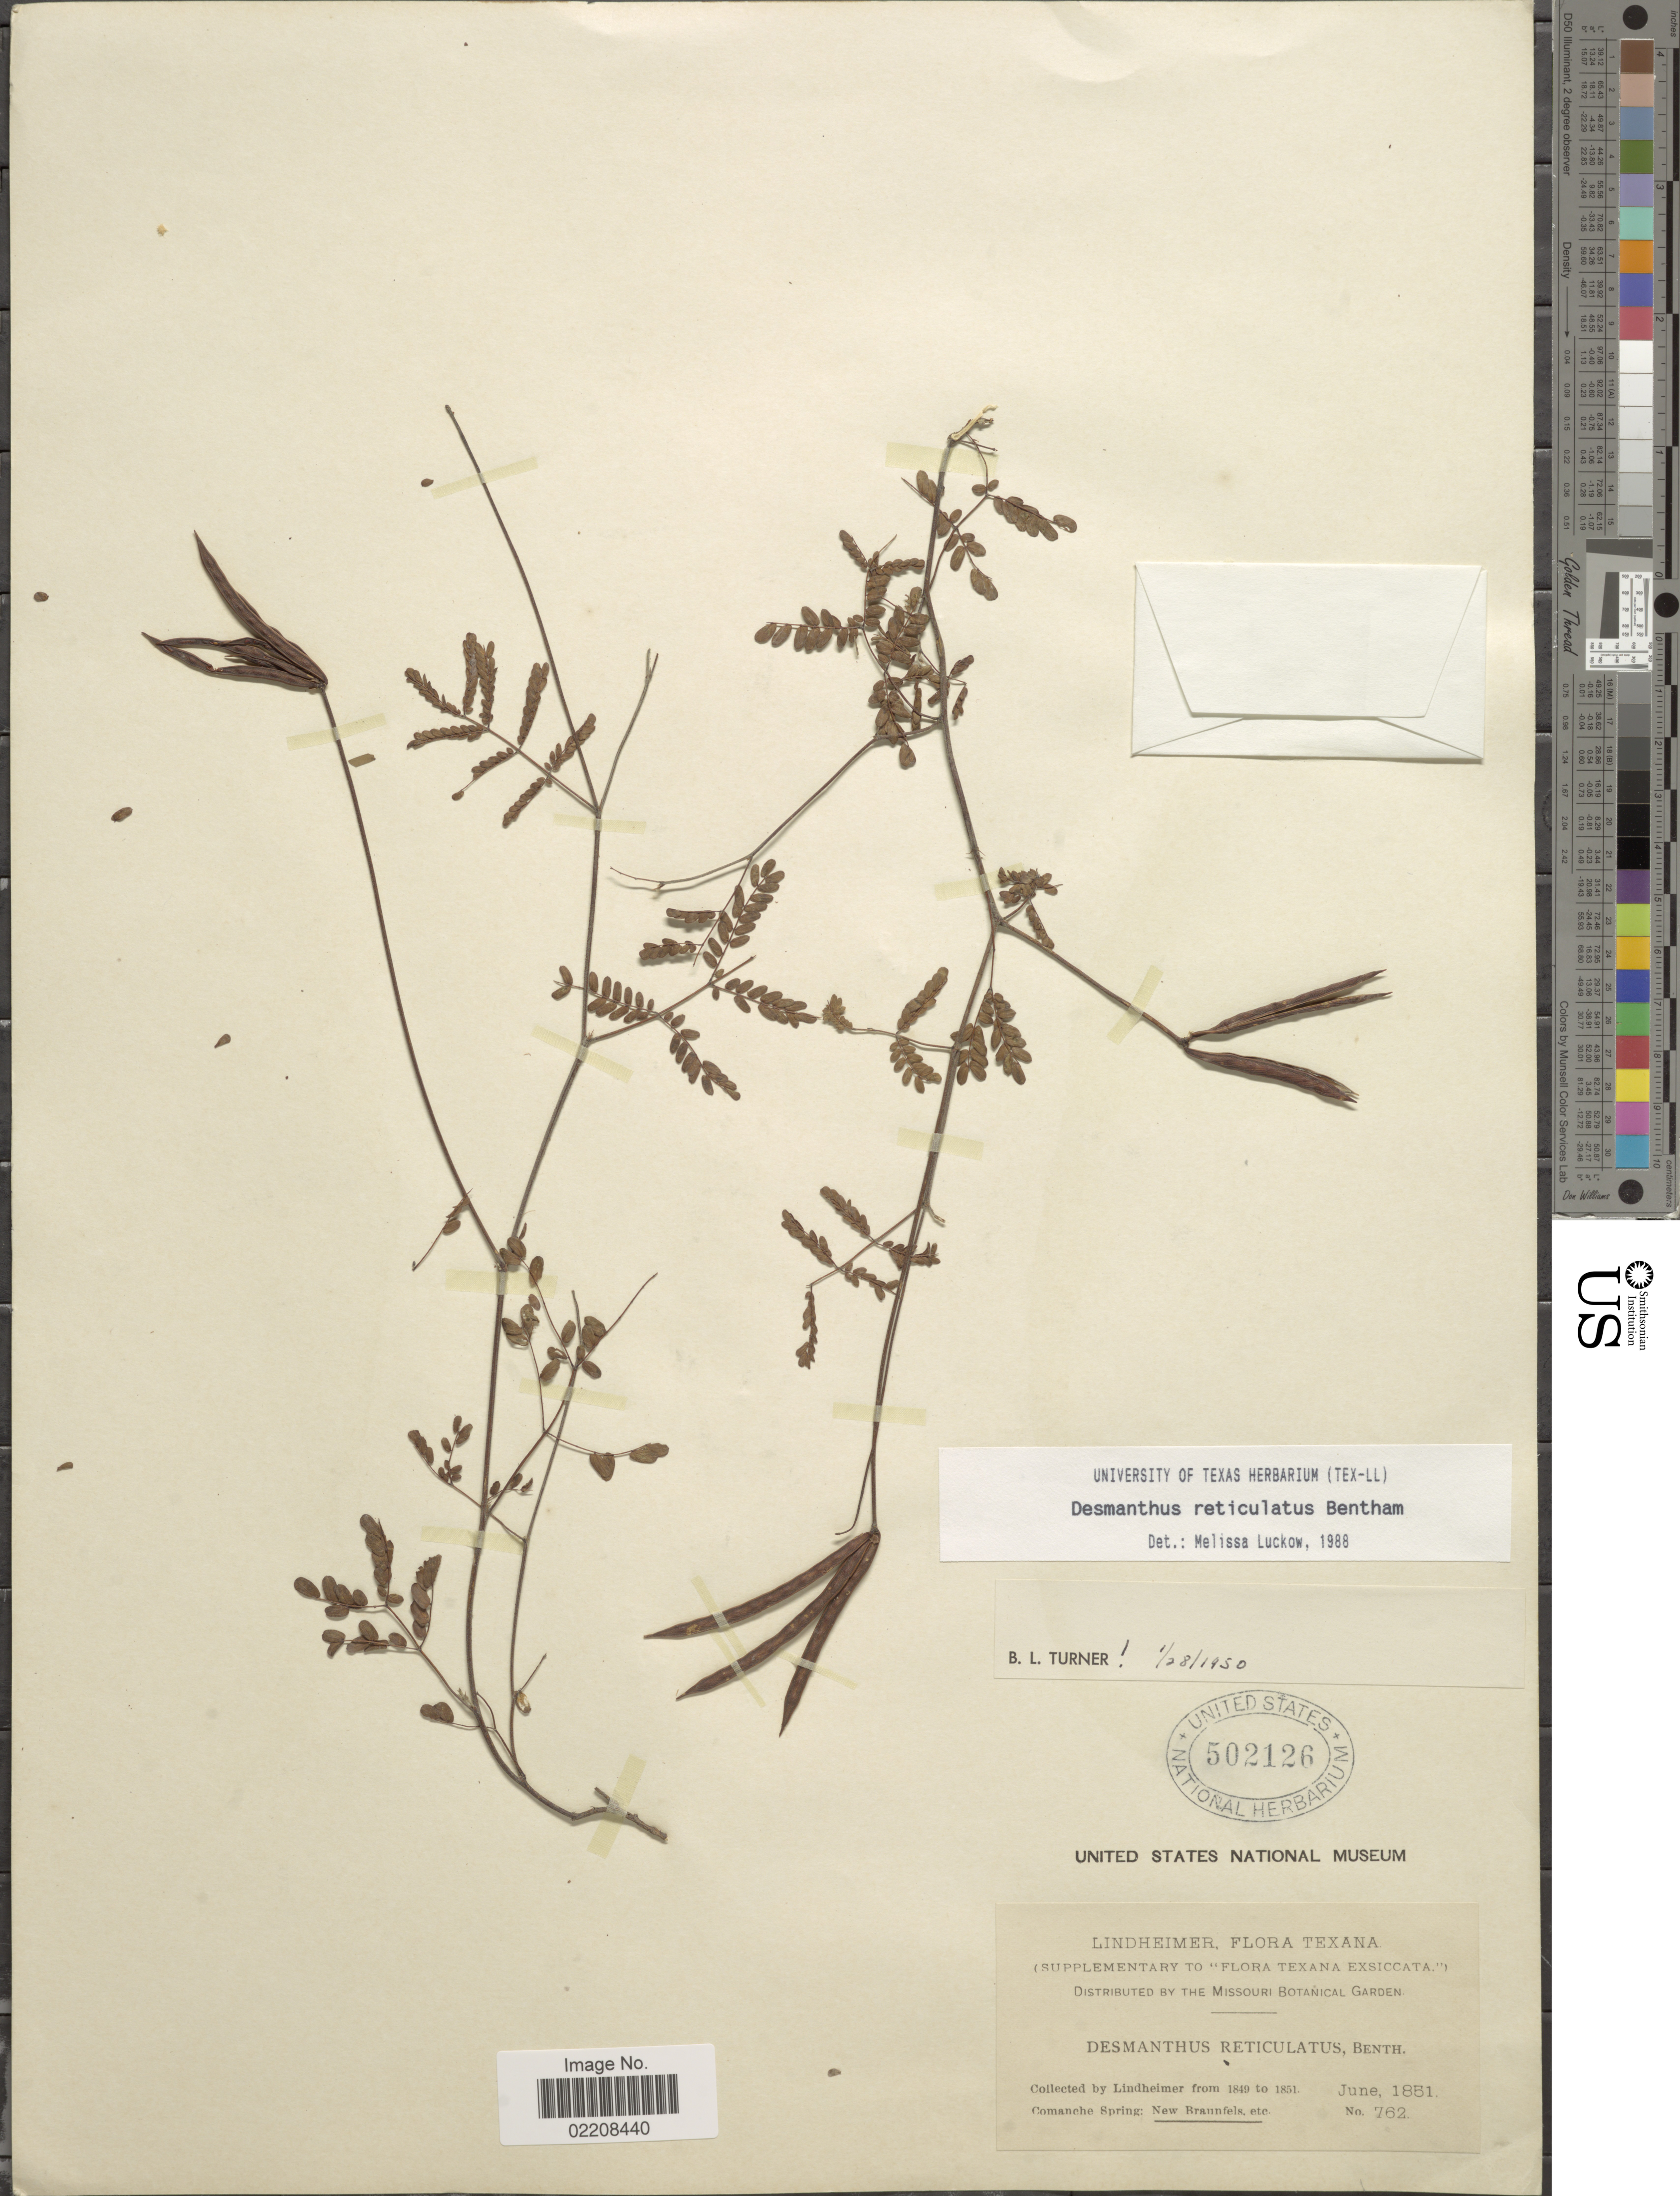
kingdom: Plantae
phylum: Tracheophyta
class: Magnoliopsida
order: Fabales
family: Fabaceae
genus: Desmanthus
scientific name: Desmanthus reticulatus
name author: Benth.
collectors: -. Lindheimer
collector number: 762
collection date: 1851-06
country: United States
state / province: Texas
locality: Texana. Comanche Spring: New Braunfels, etc.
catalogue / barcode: US 502126